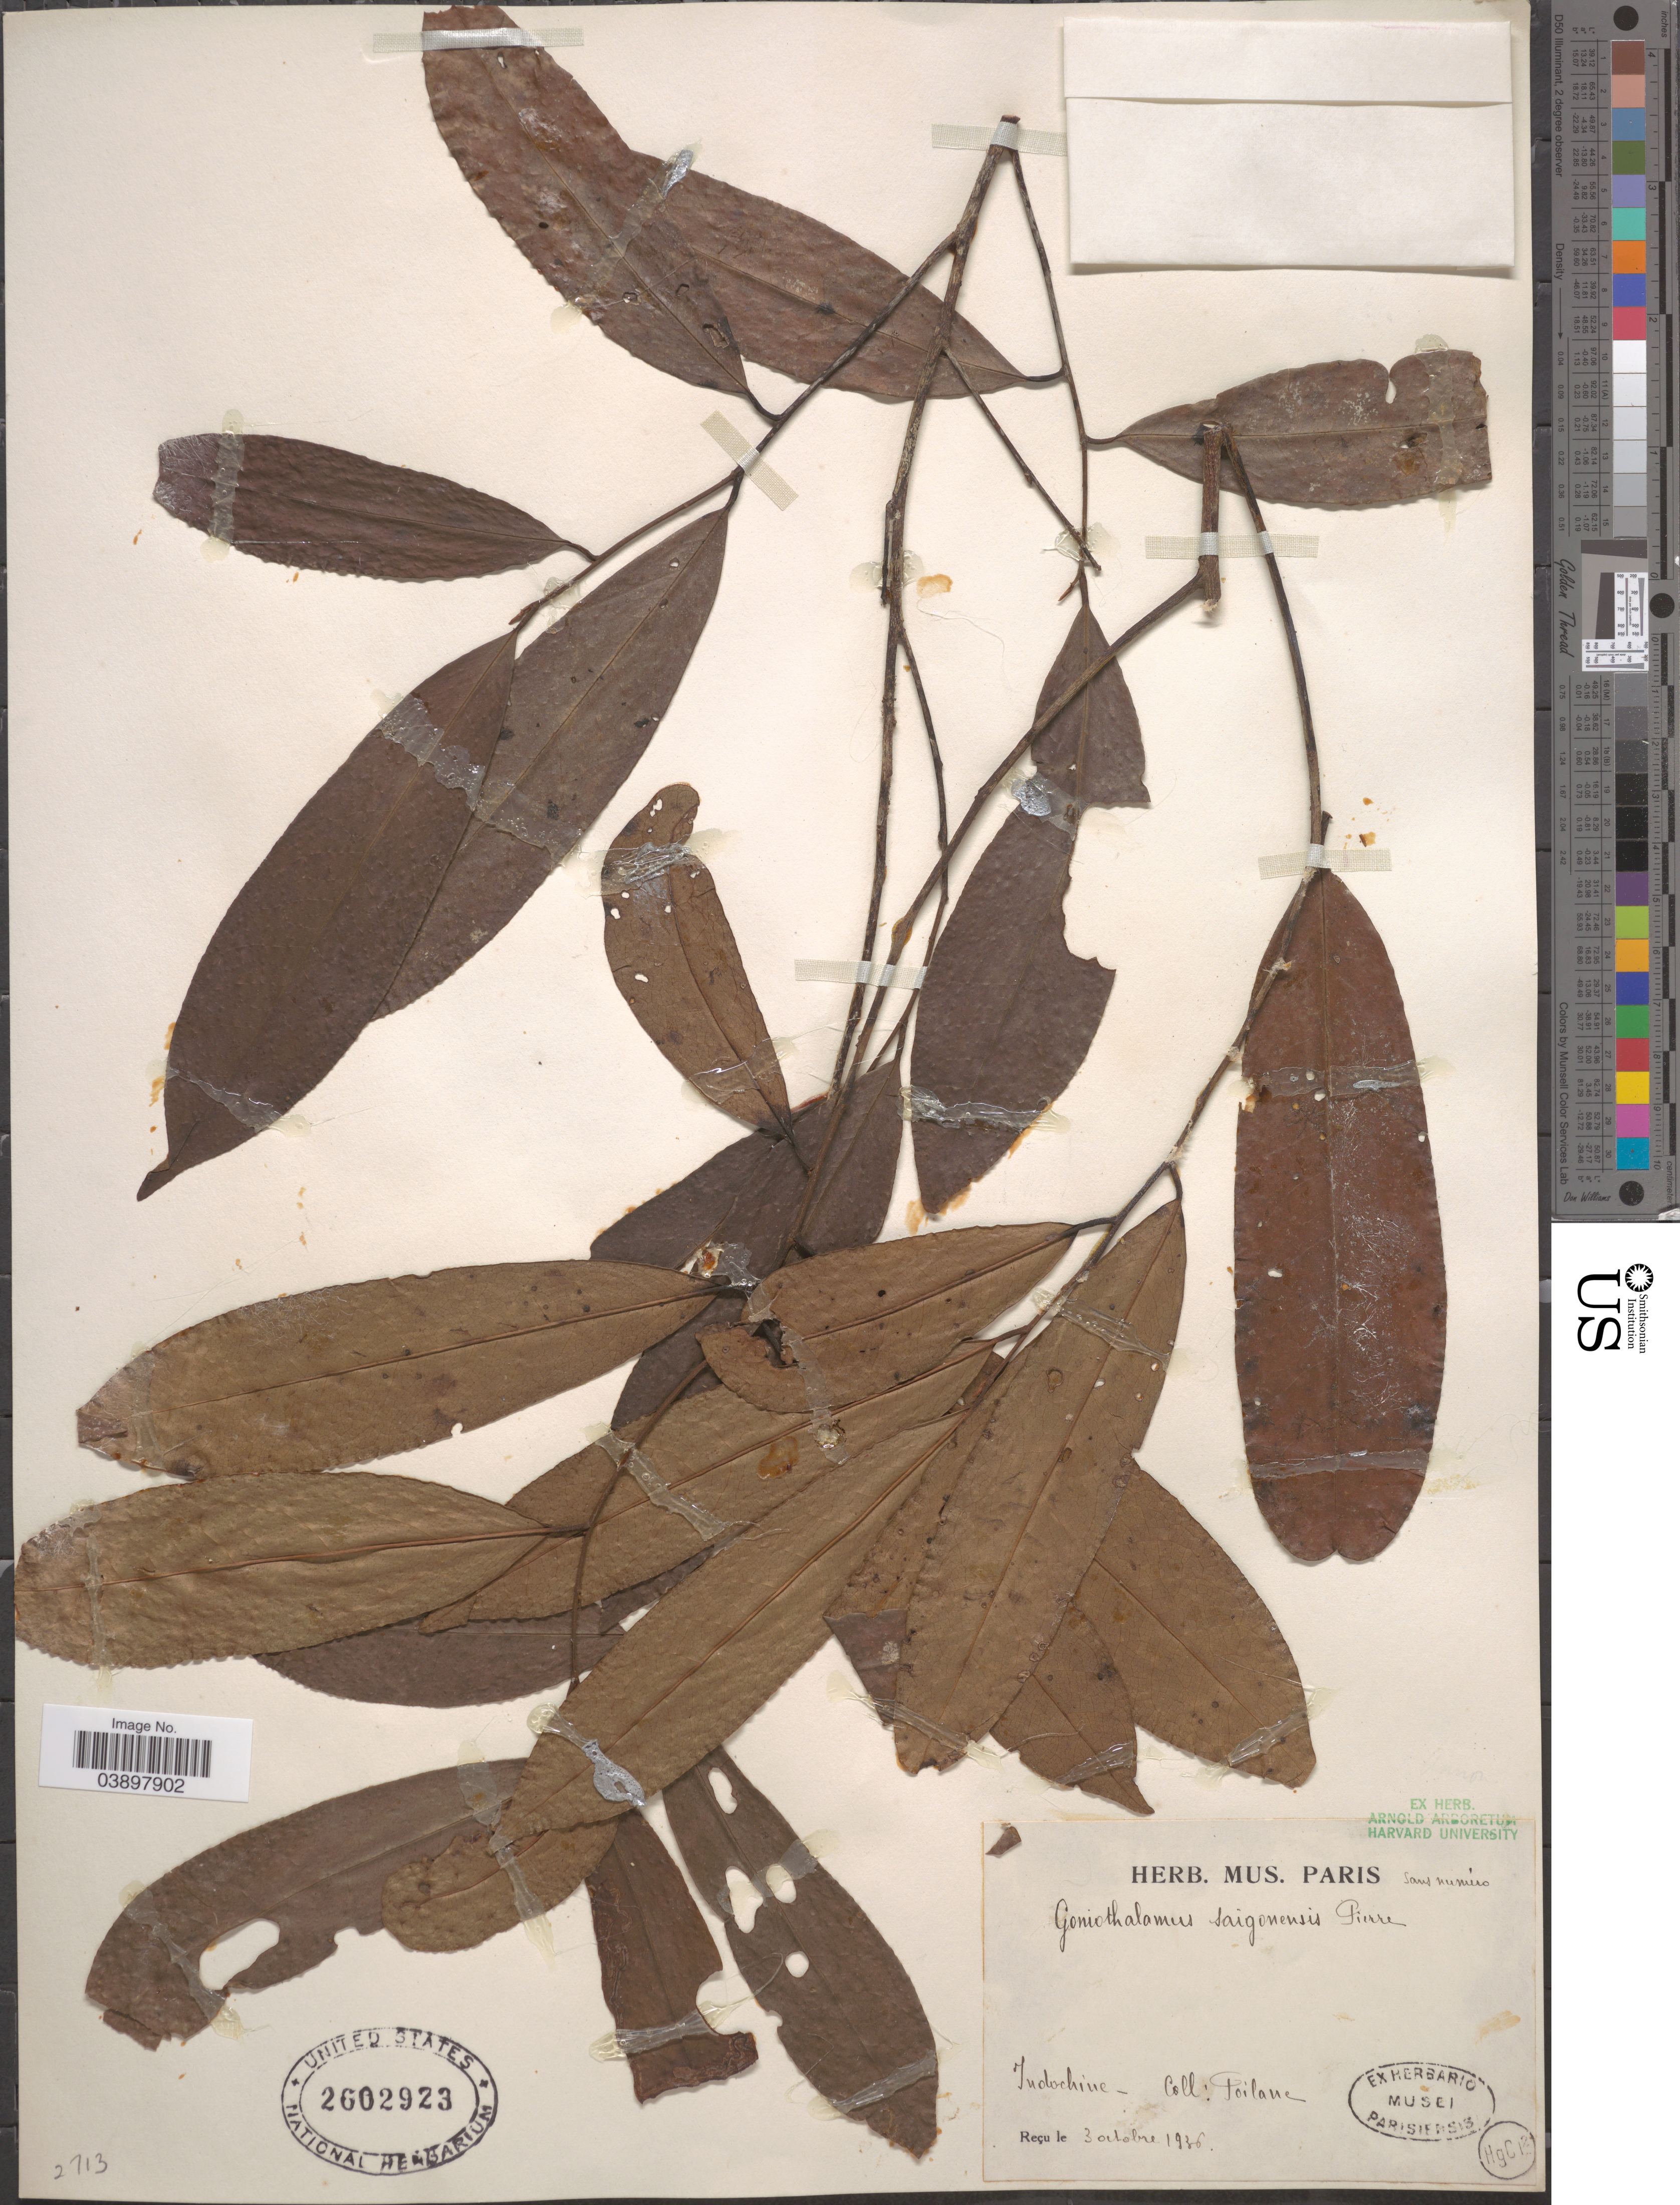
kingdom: Plantae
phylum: Tracheophyta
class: Magnoliopsida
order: Magnoliales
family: Annonaceae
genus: Goniothalamus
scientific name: Goniothalamus saigonensis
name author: Pierre ex Finet & Gagnep.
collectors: -. Poilane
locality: Indochine.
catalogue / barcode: US 2602923